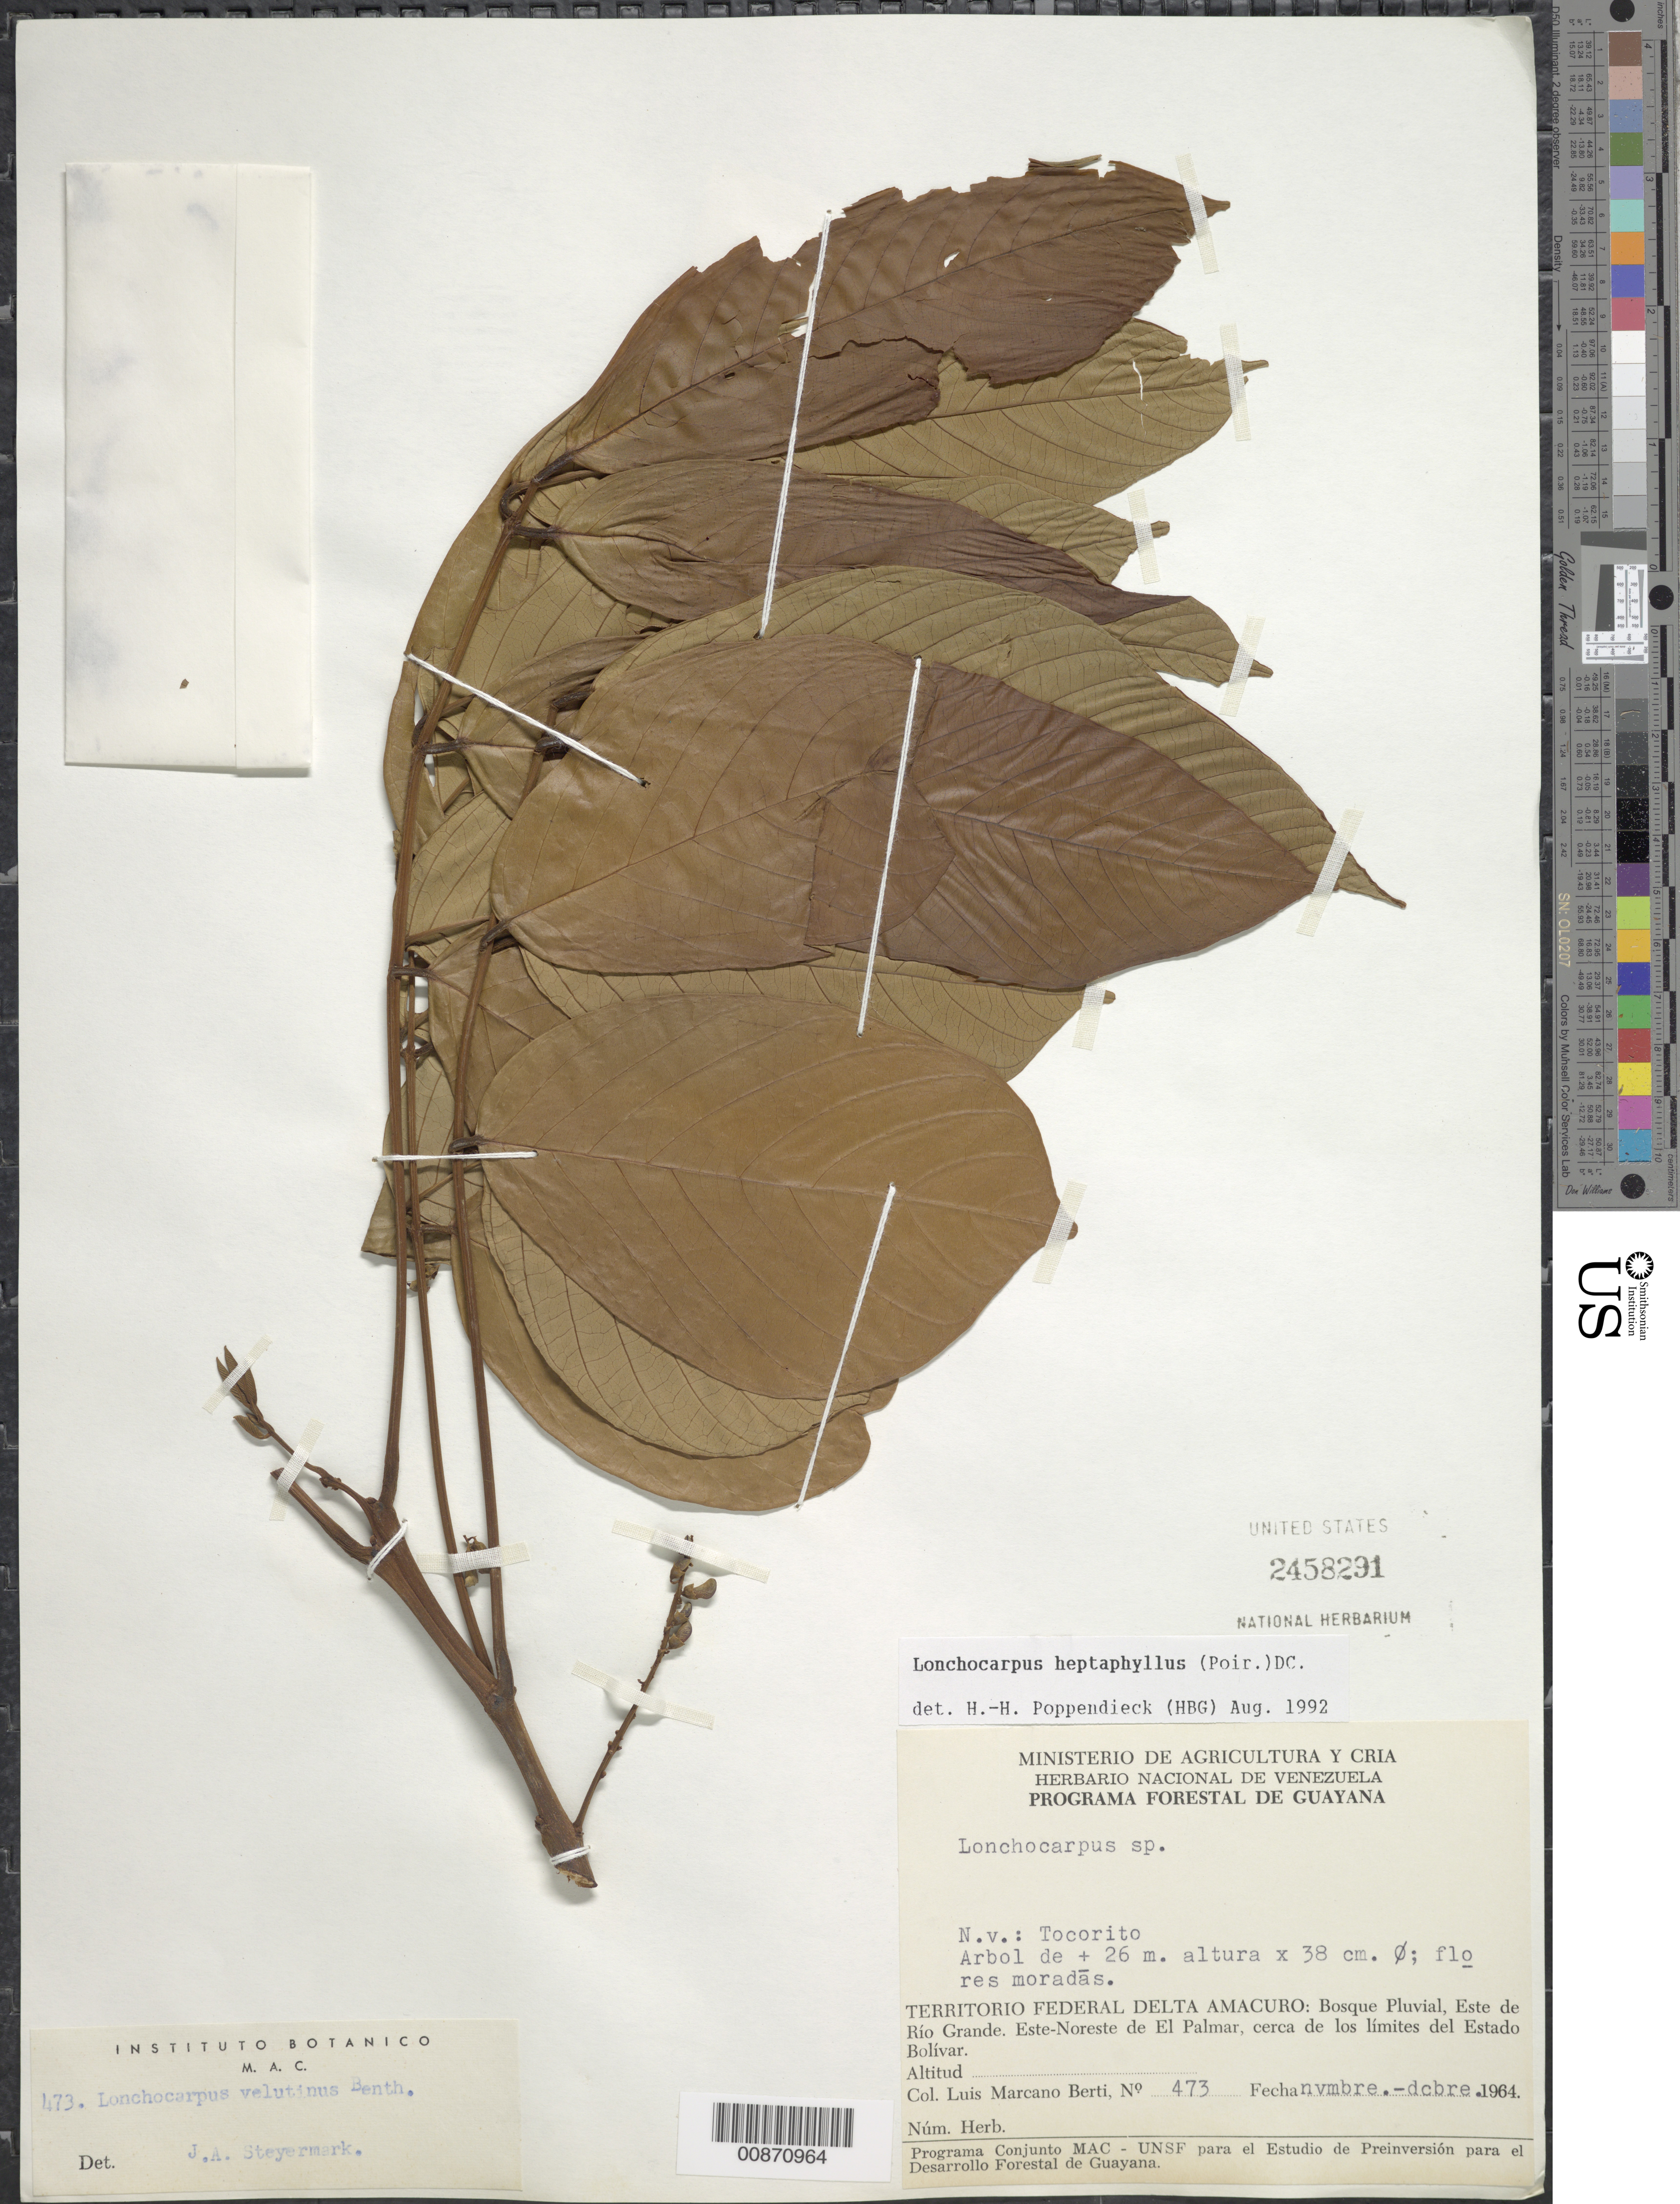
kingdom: Plantae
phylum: Tracheophyta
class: Magnoliopsida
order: Fabales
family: Fabaceae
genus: Lonchocarpus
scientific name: Lonchocarpus heptaphyllus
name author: (Poir.) DC.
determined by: Poppendieck, H.-H., (HBG), Institut fur Allgemeine Botanik und Botanischer Garten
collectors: L. Marcano-Berti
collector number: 473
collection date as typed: Nov-64 to Dec-64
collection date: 1964-11/1964-12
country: Venezuela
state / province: Delta Amacuro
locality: Este de Río Grande, ENE de El Palmar, cerca de los limites del Estado Bolívar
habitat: Bosque pluvial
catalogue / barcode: US 2458291